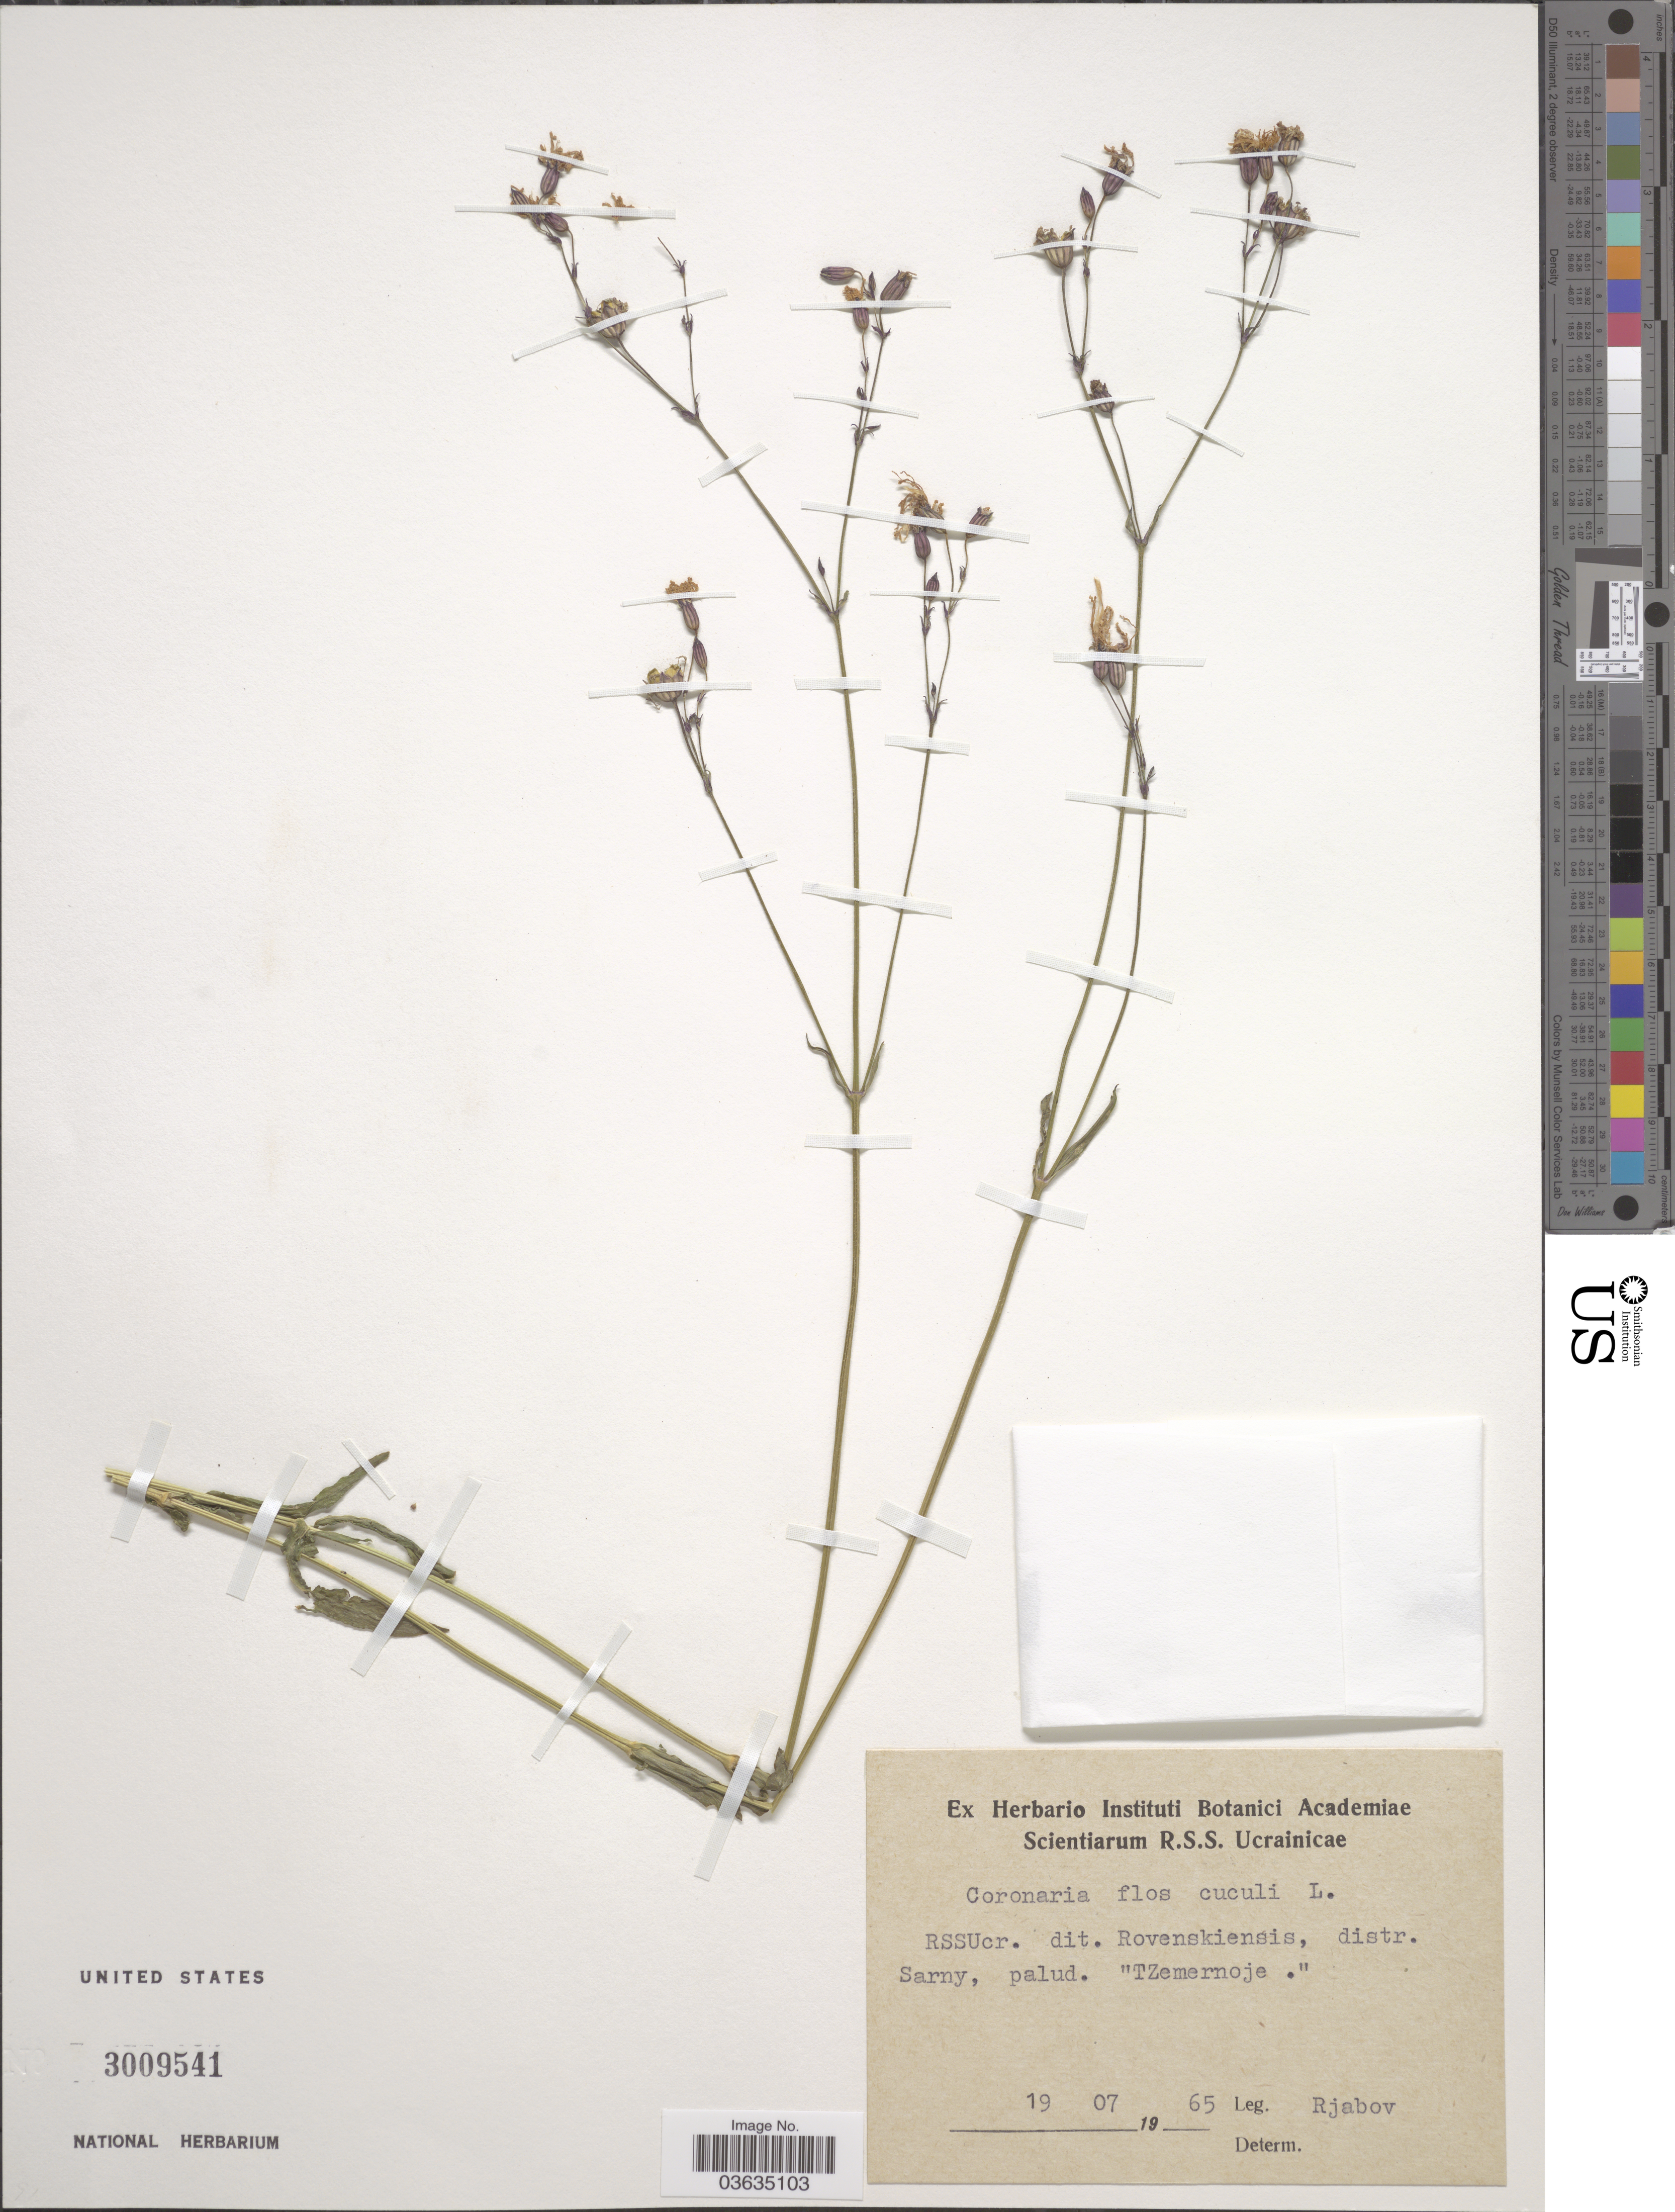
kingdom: Plantae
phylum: Tracheophyta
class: Magnoliopsida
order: Caryophyllales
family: Caryophyllaceae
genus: Silene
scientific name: Silene flos-cuculi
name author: (L.) Greuter & Burdet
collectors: Rjabov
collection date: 1965-07-19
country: Ukraine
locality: RSSUcr. dit. Rovenskiensis, distr. Sarny, palud. "Tzemernoje".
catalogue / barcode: US 3009541